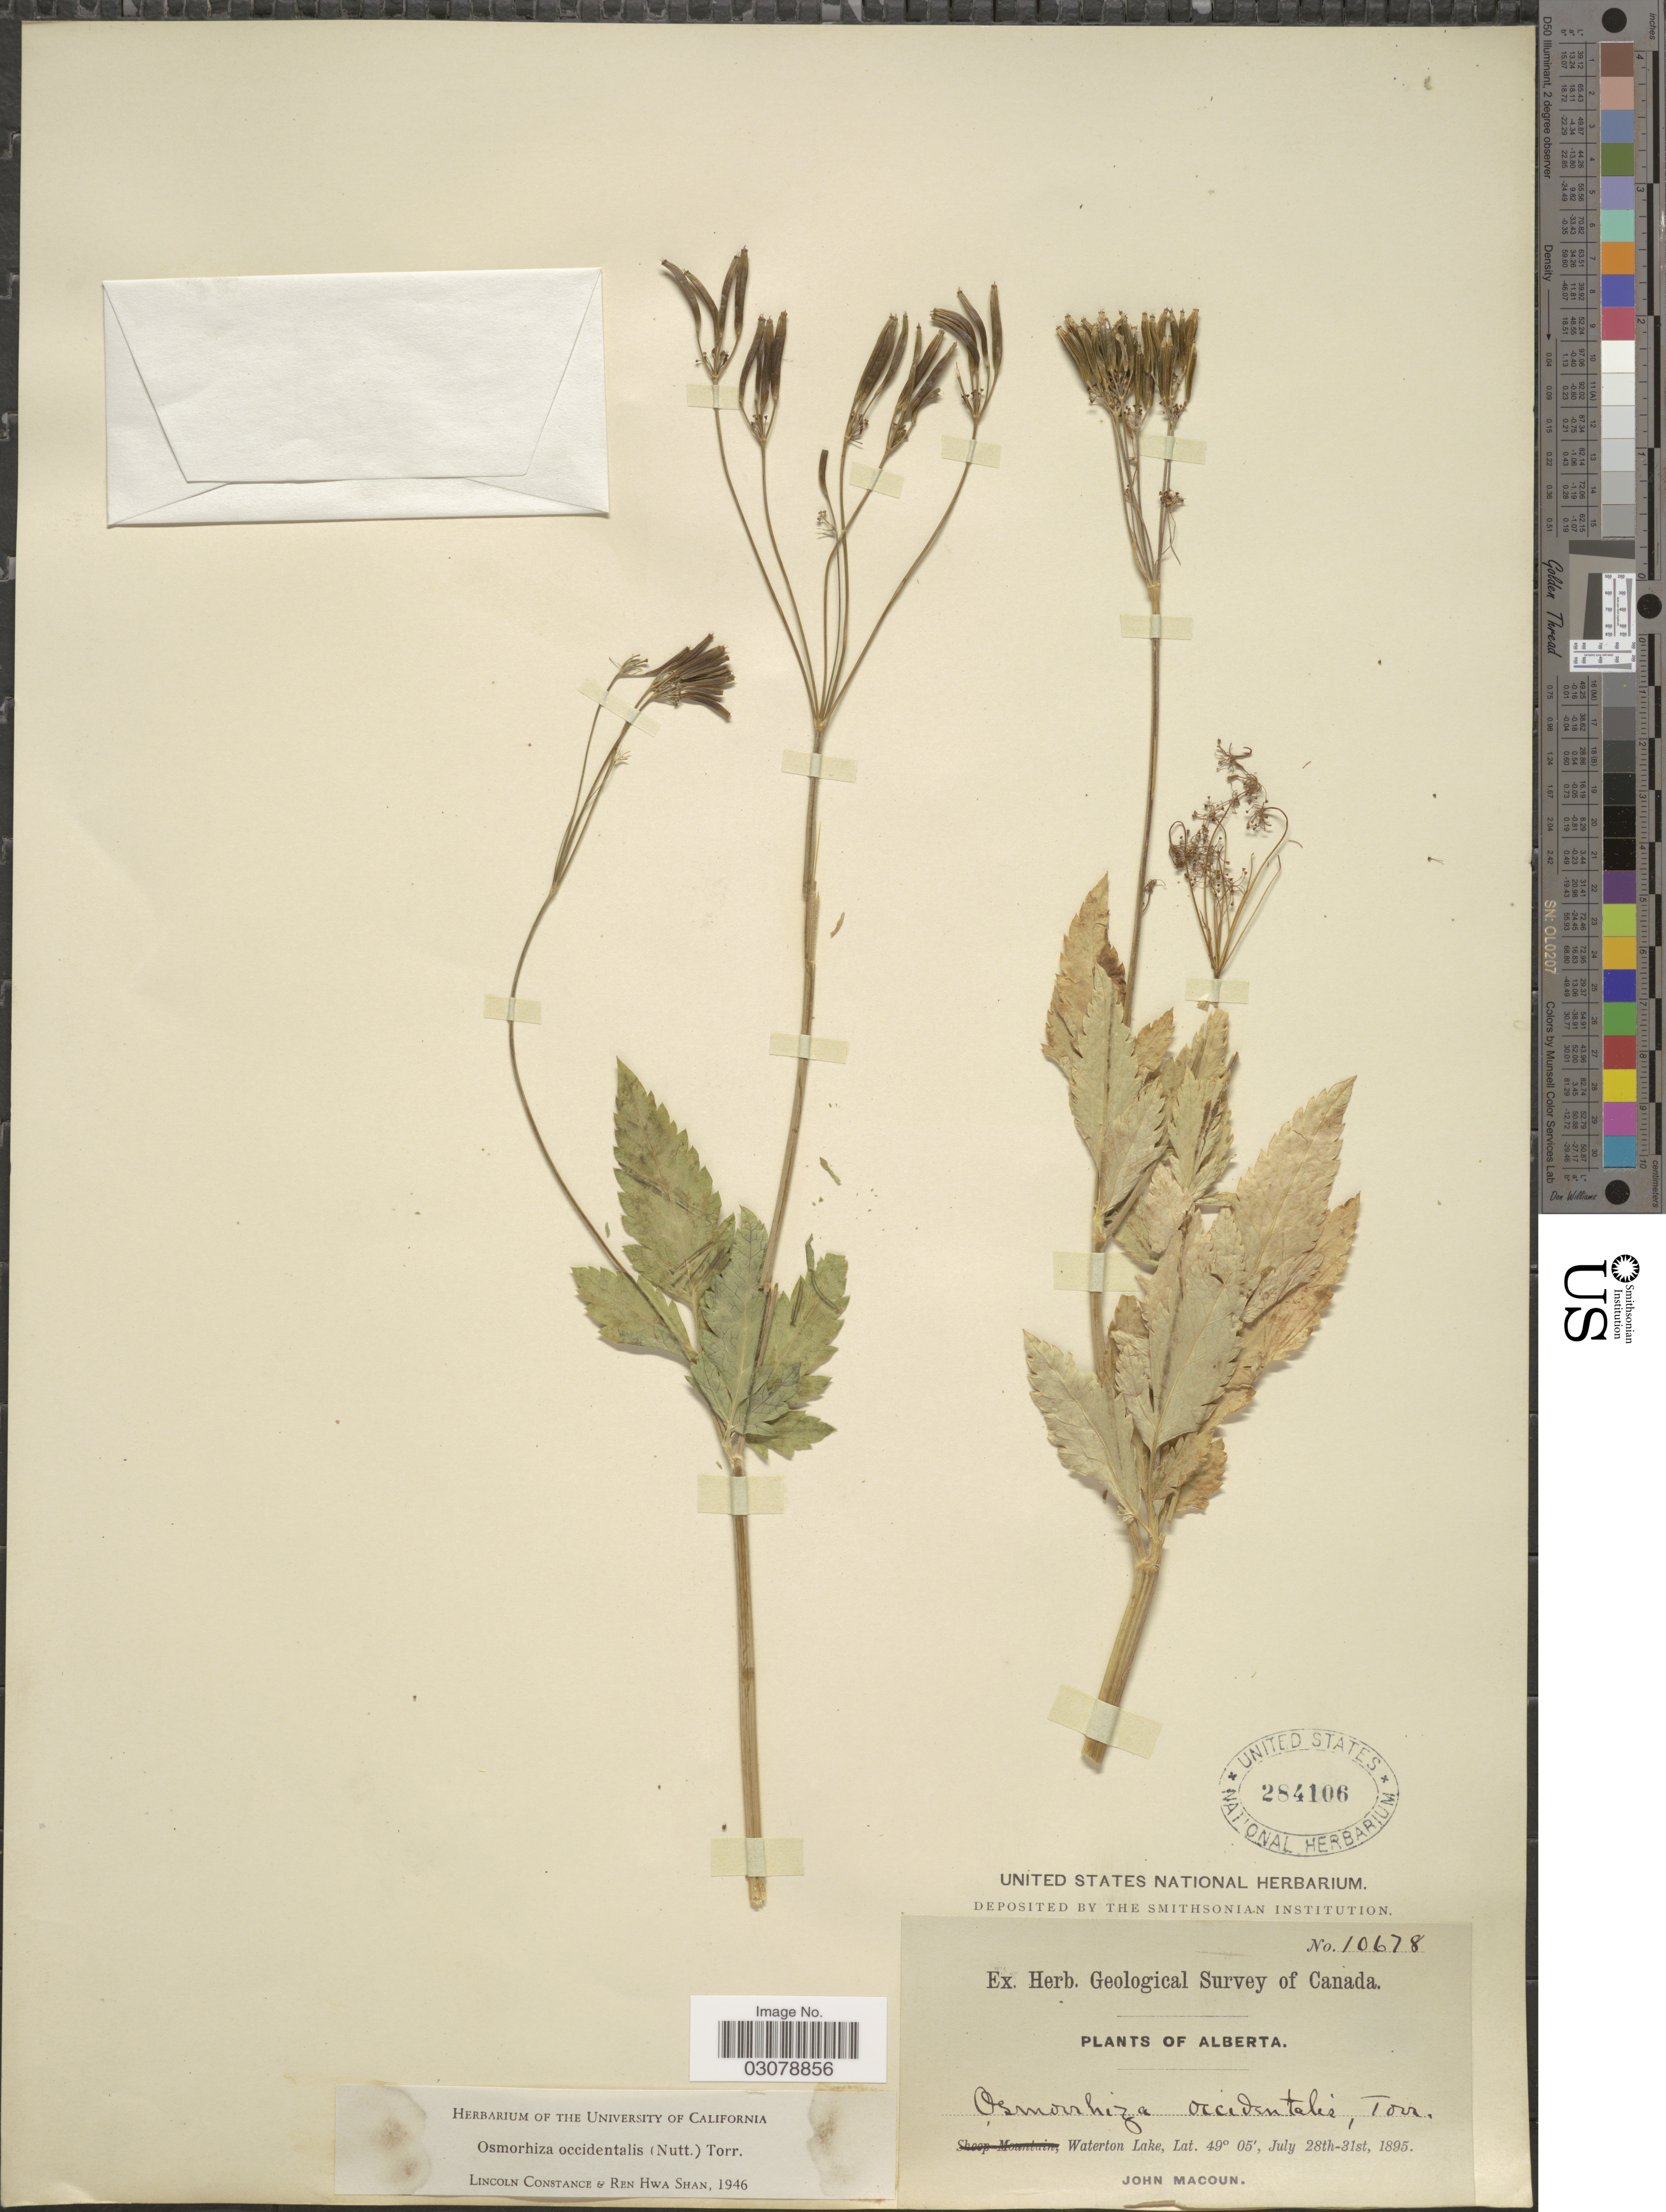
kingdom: Plantae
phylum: Tracheophyta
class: Magnoliopsida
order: Apiales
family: Apiaceae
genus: Osmorhiza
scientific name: Osmorhiza occidentalis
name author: (Nutt.) Torr.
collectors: J. Macoun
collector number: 10678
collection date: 1895-07-28/1895-07-31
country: Canada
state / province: Alberta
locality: Waterton Lake.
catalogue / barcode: US 284106